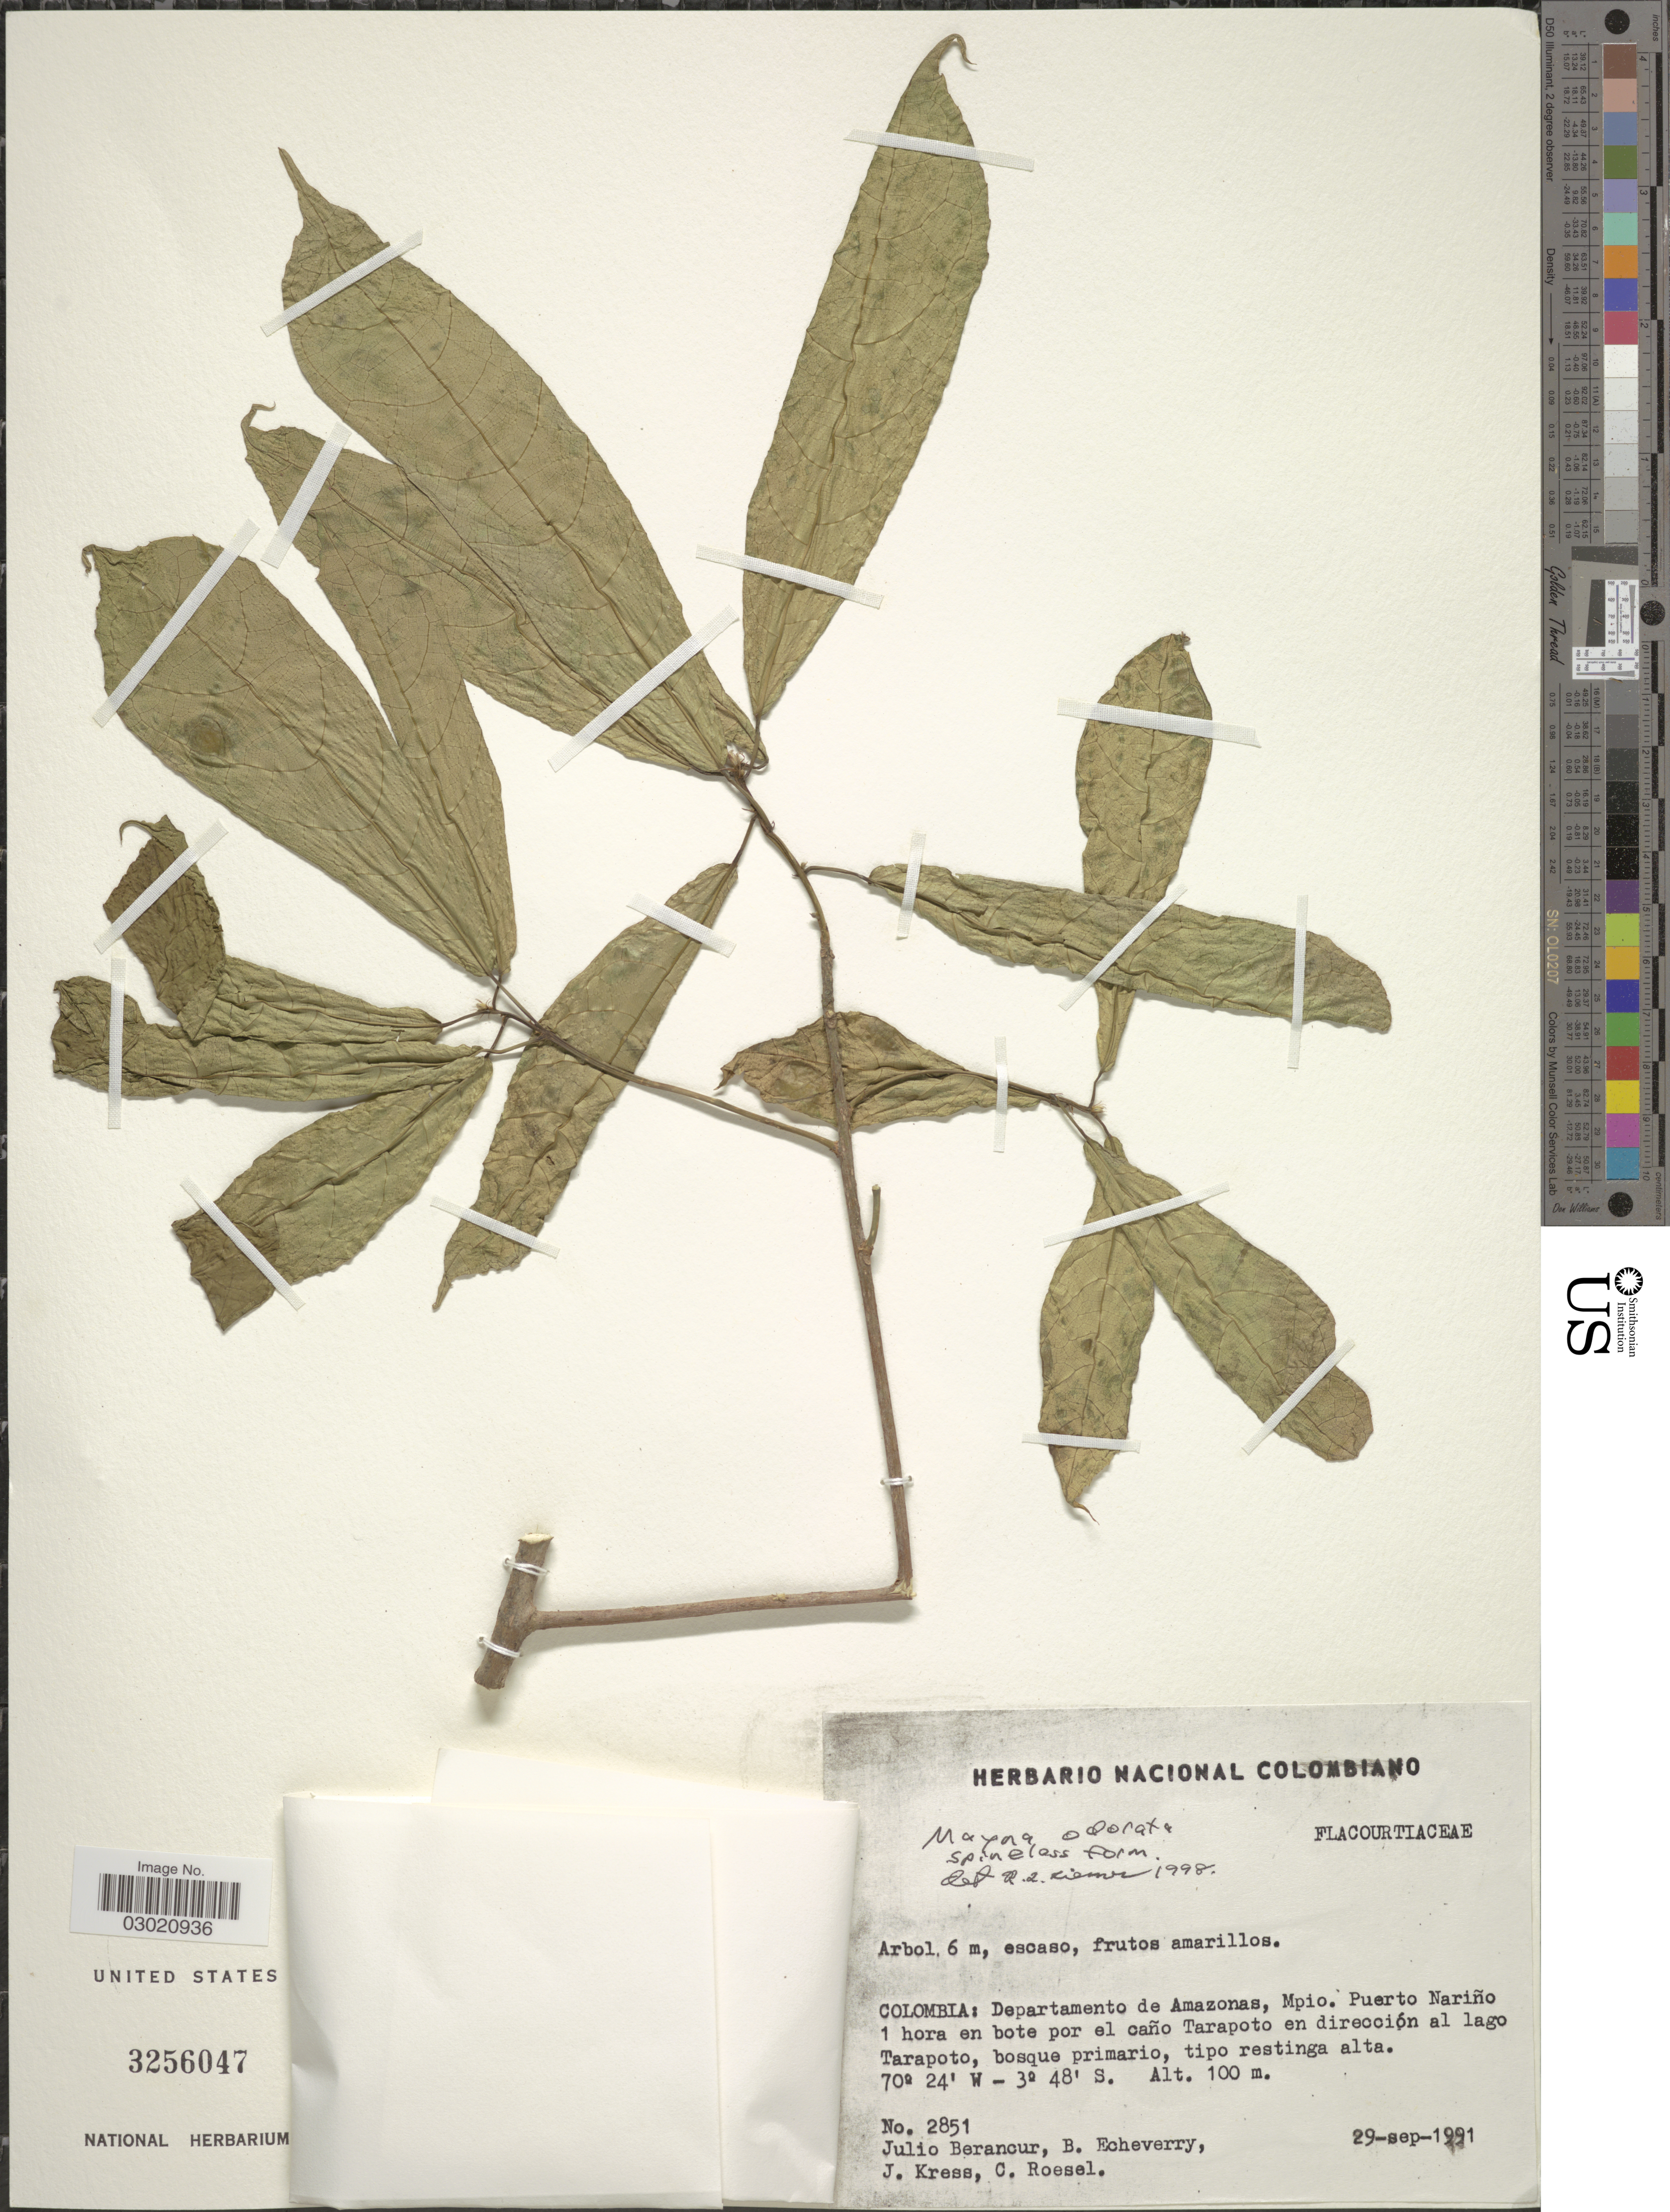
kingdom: Plantae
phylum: Tracheophyta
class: Magnoliopsida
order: Malpighiales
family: Achariaceae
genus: Mayna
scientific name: Mayna odorata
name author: Aubl.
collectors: J. Berancur, B. Echeverry, J. Kress & C. S. Roesel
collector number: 2851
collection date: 1991-09-29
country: Colombia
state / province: Amazônas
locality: Departamento de Amazonas, Mpio. Puerto Nariño 1 hora en bote por el caño Tarapoto en dirección al lago Tarapoto.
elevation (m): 100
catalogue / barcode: US 3256047